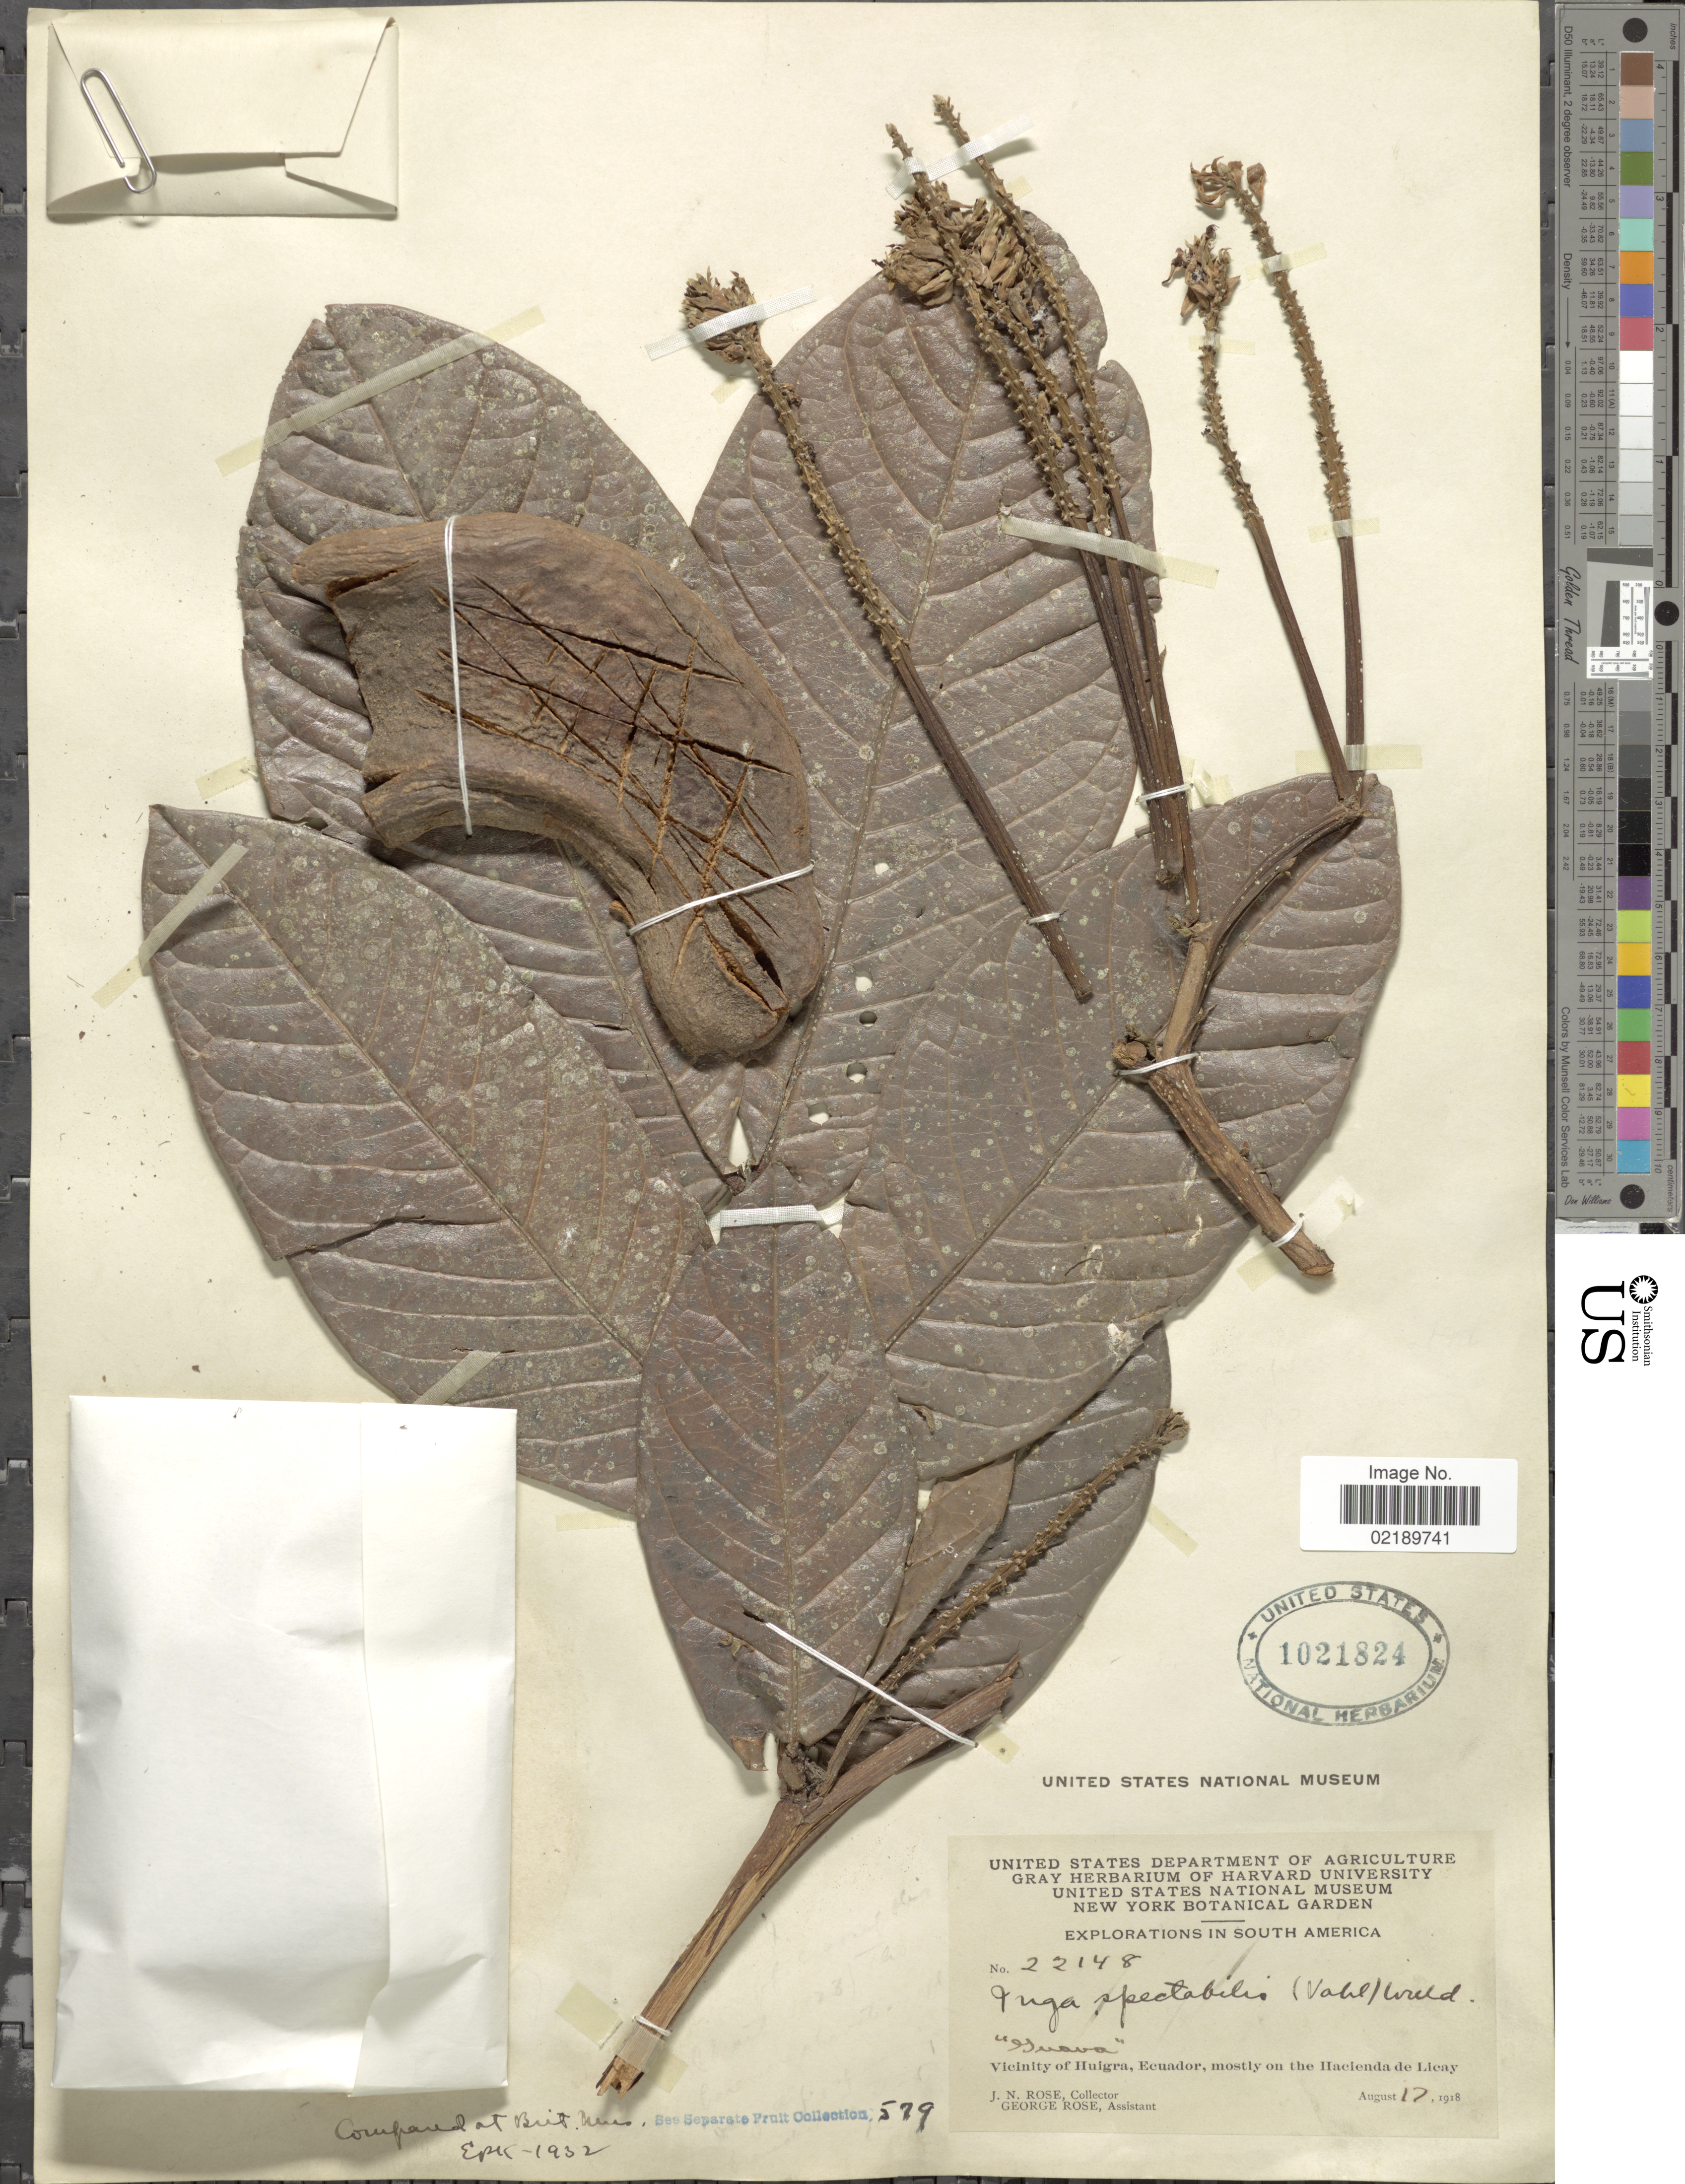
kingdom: Plantae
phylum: Tracheophyta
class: Magnoliopsida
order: Fabales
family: Fabaceae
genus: Inga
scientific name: Inga spectabilis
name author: (Vahl) Willd.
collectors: J. N. Rose & G. Rose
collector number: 22148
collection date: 1918-08-17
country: Ecuador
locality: Vicinity of Huigra, Ecuador, mostly on the Hacienda de Licay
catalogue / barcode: US 1021824